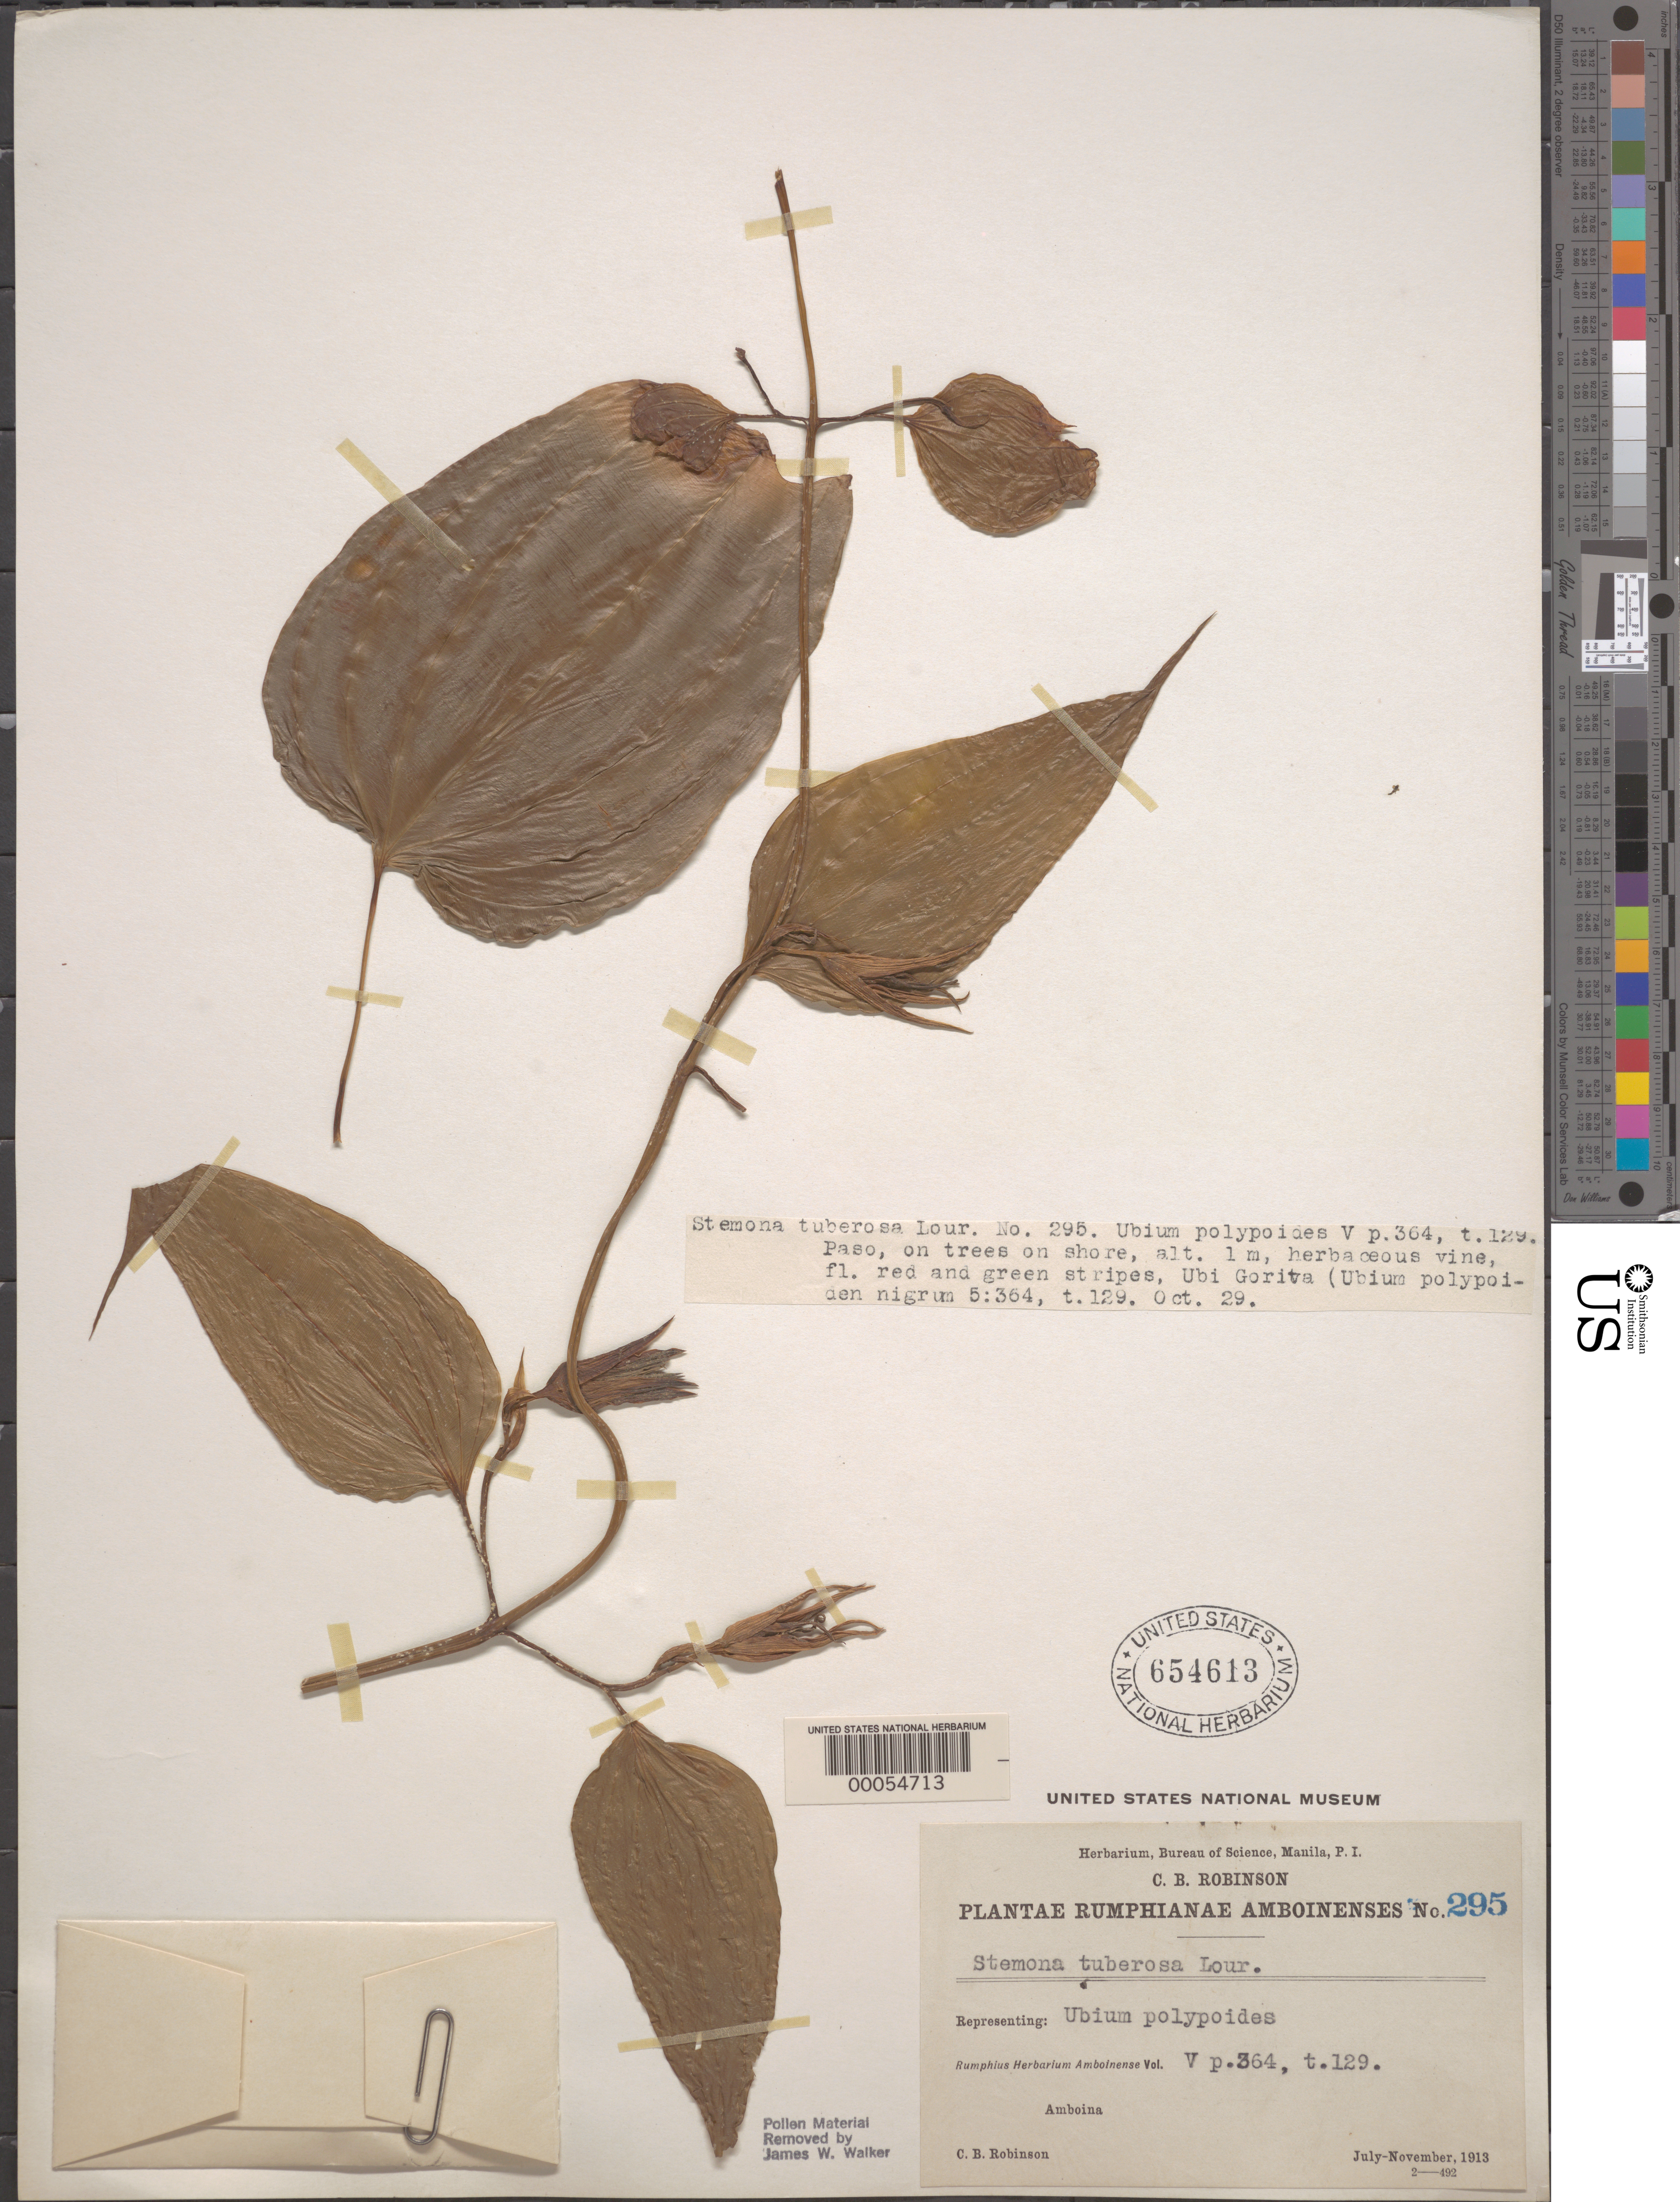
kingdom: Plantae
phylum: Tracheophyta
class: Liliopsida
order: Pandanales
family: Stemonaceae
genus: Stemona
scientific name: Stemona tuberosa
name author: Lour.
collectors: C. Robinson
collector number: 295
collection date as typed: Jul 1913 to -- Nov 1913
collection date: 1913-07/1913-11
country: Philippines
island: Luzon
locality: Manila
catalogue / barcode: US 654613